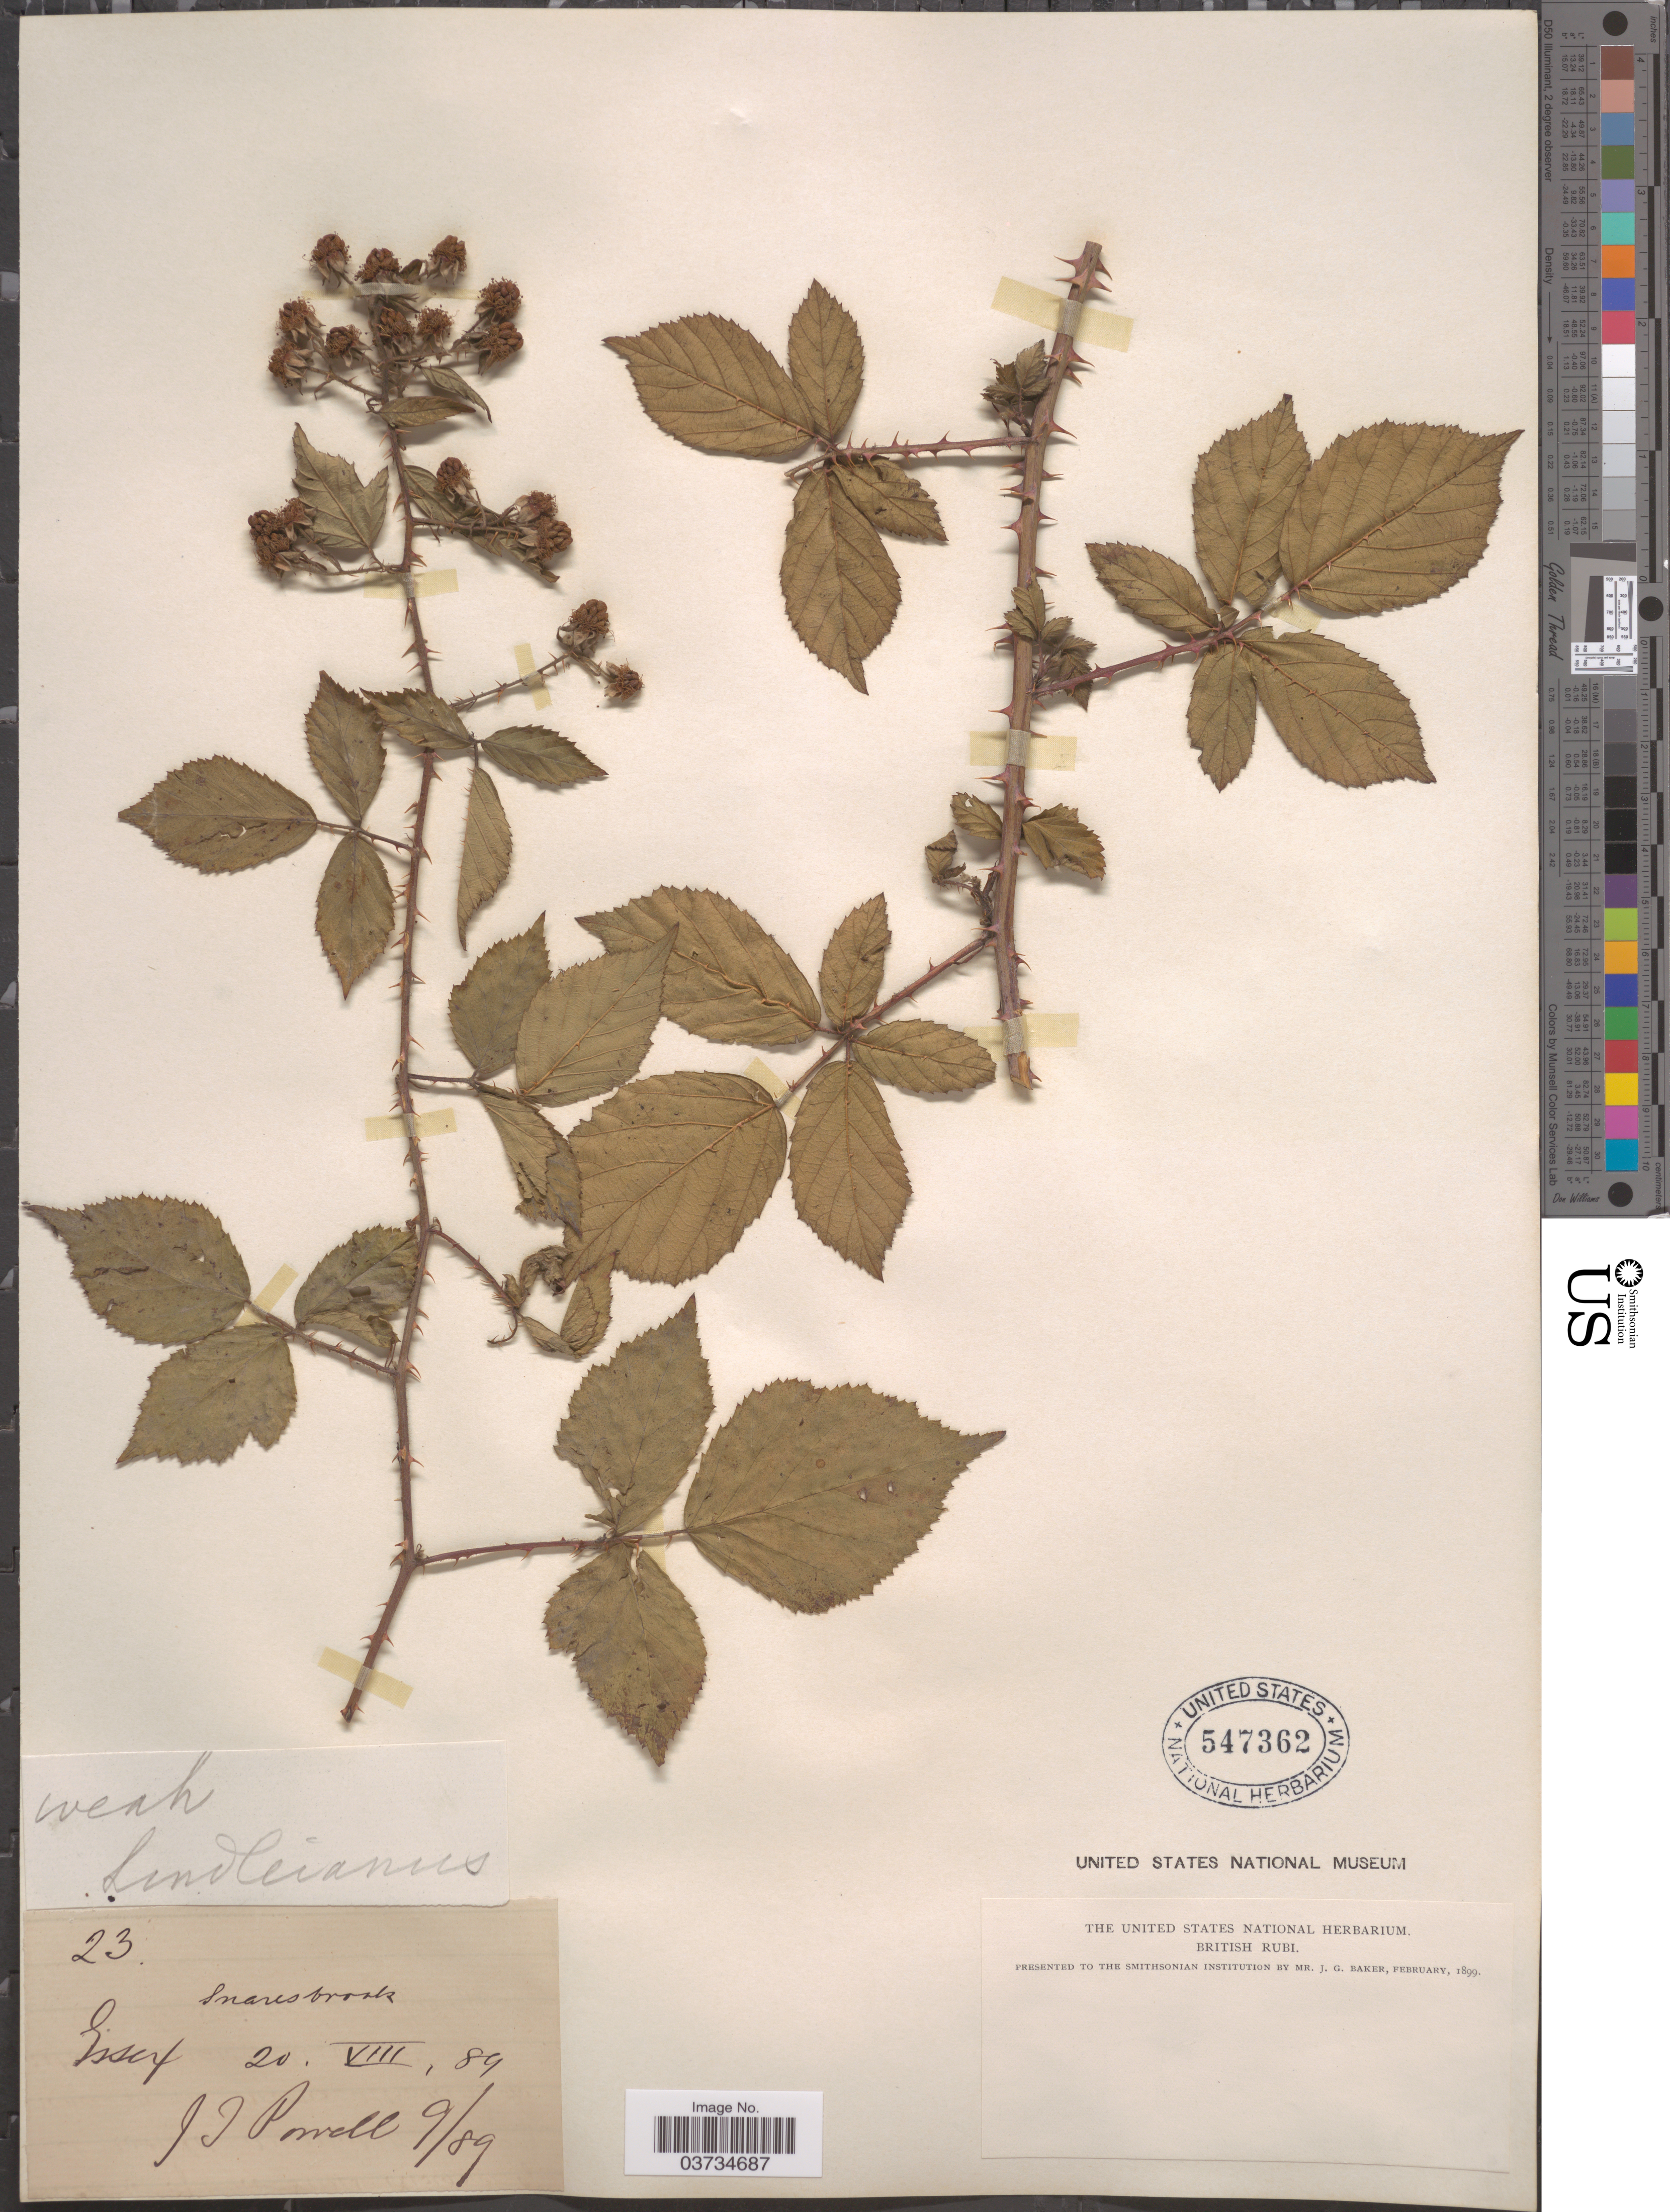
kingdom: Plantae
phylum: Tracheophyta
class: Magnoliopsida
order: Rosales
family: Rosaceae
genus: Rubus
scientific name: Rubus lindleyanus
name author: Lees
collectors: J. Powell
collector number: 23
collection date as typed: Transcribed d/m/y: 20/8/89 to /9/89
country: United Kingdom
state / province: England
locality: Essex.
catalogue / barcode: US 547362